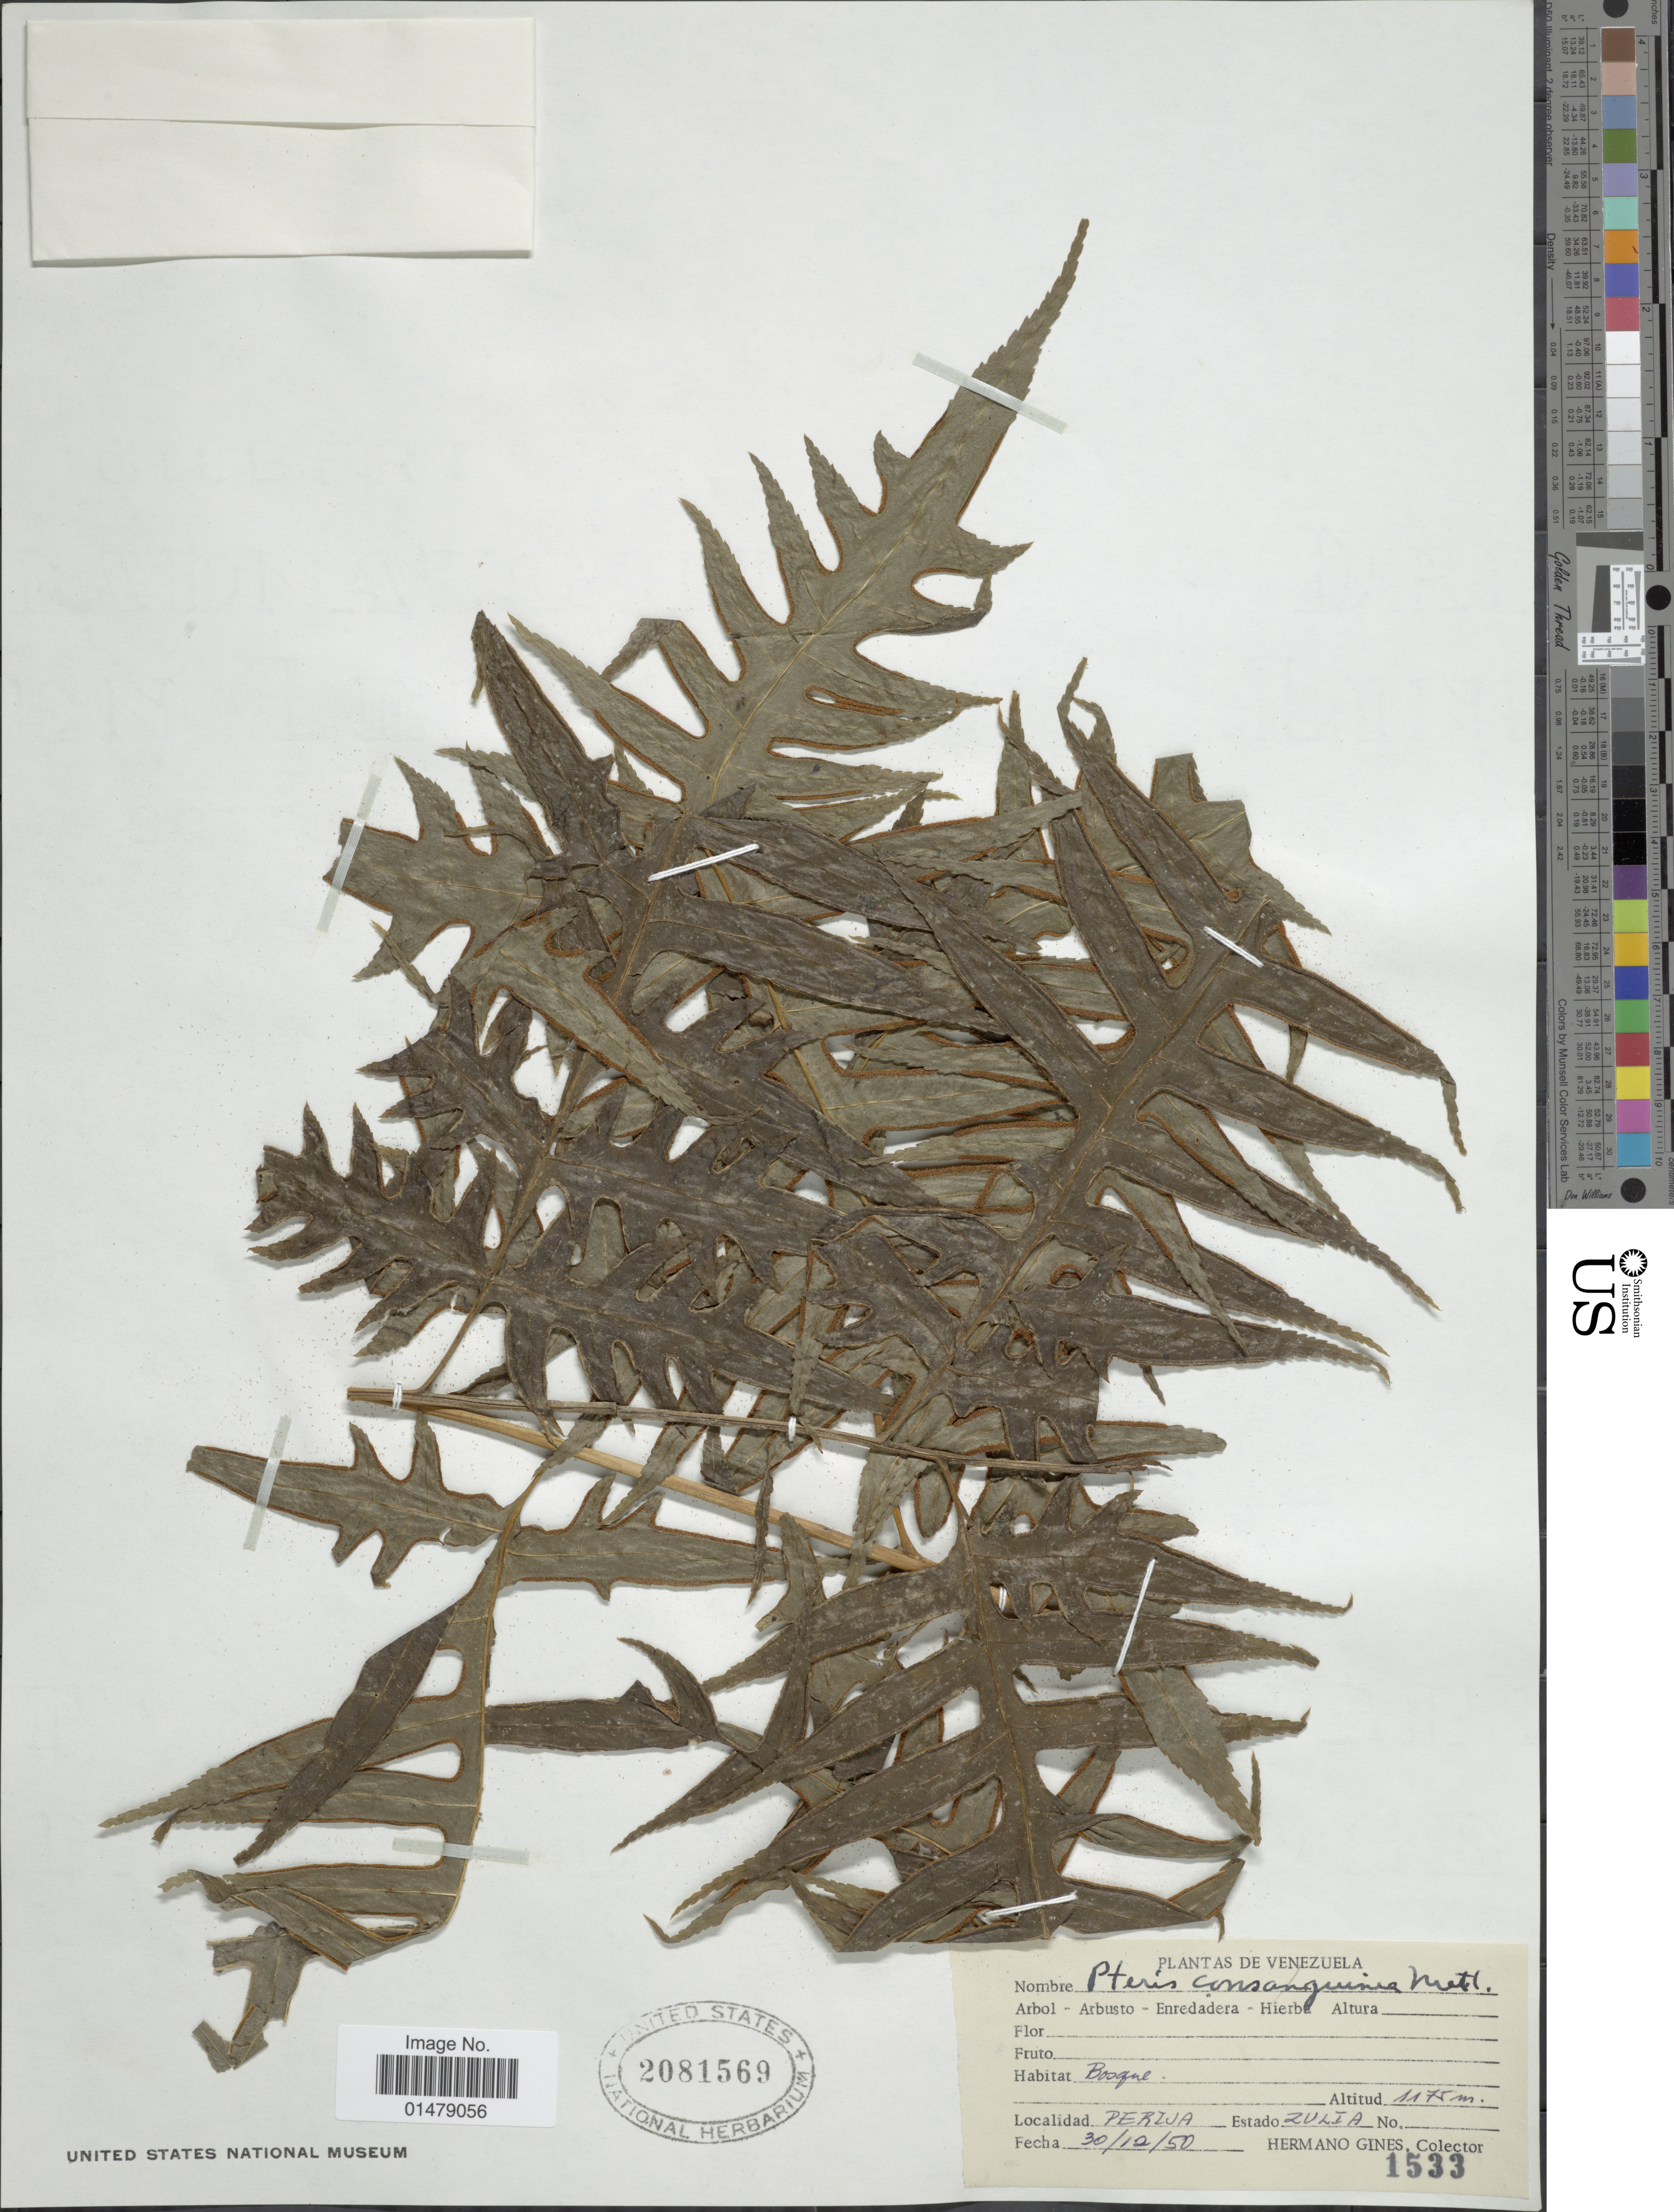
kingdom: Plantae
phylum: Tracheophyta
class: Polypodiopsida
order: Polypodiales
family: Pteridaceae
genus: Pteris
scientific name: Pteris altissima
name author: Poir.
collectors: Bro. Gines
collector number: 1533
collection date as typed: Transcribed d/m/y: 30/12/50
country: Venezuela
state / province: Zulia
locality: Perija. Estado Zulia.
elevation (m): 1175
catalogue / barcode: US 2081569